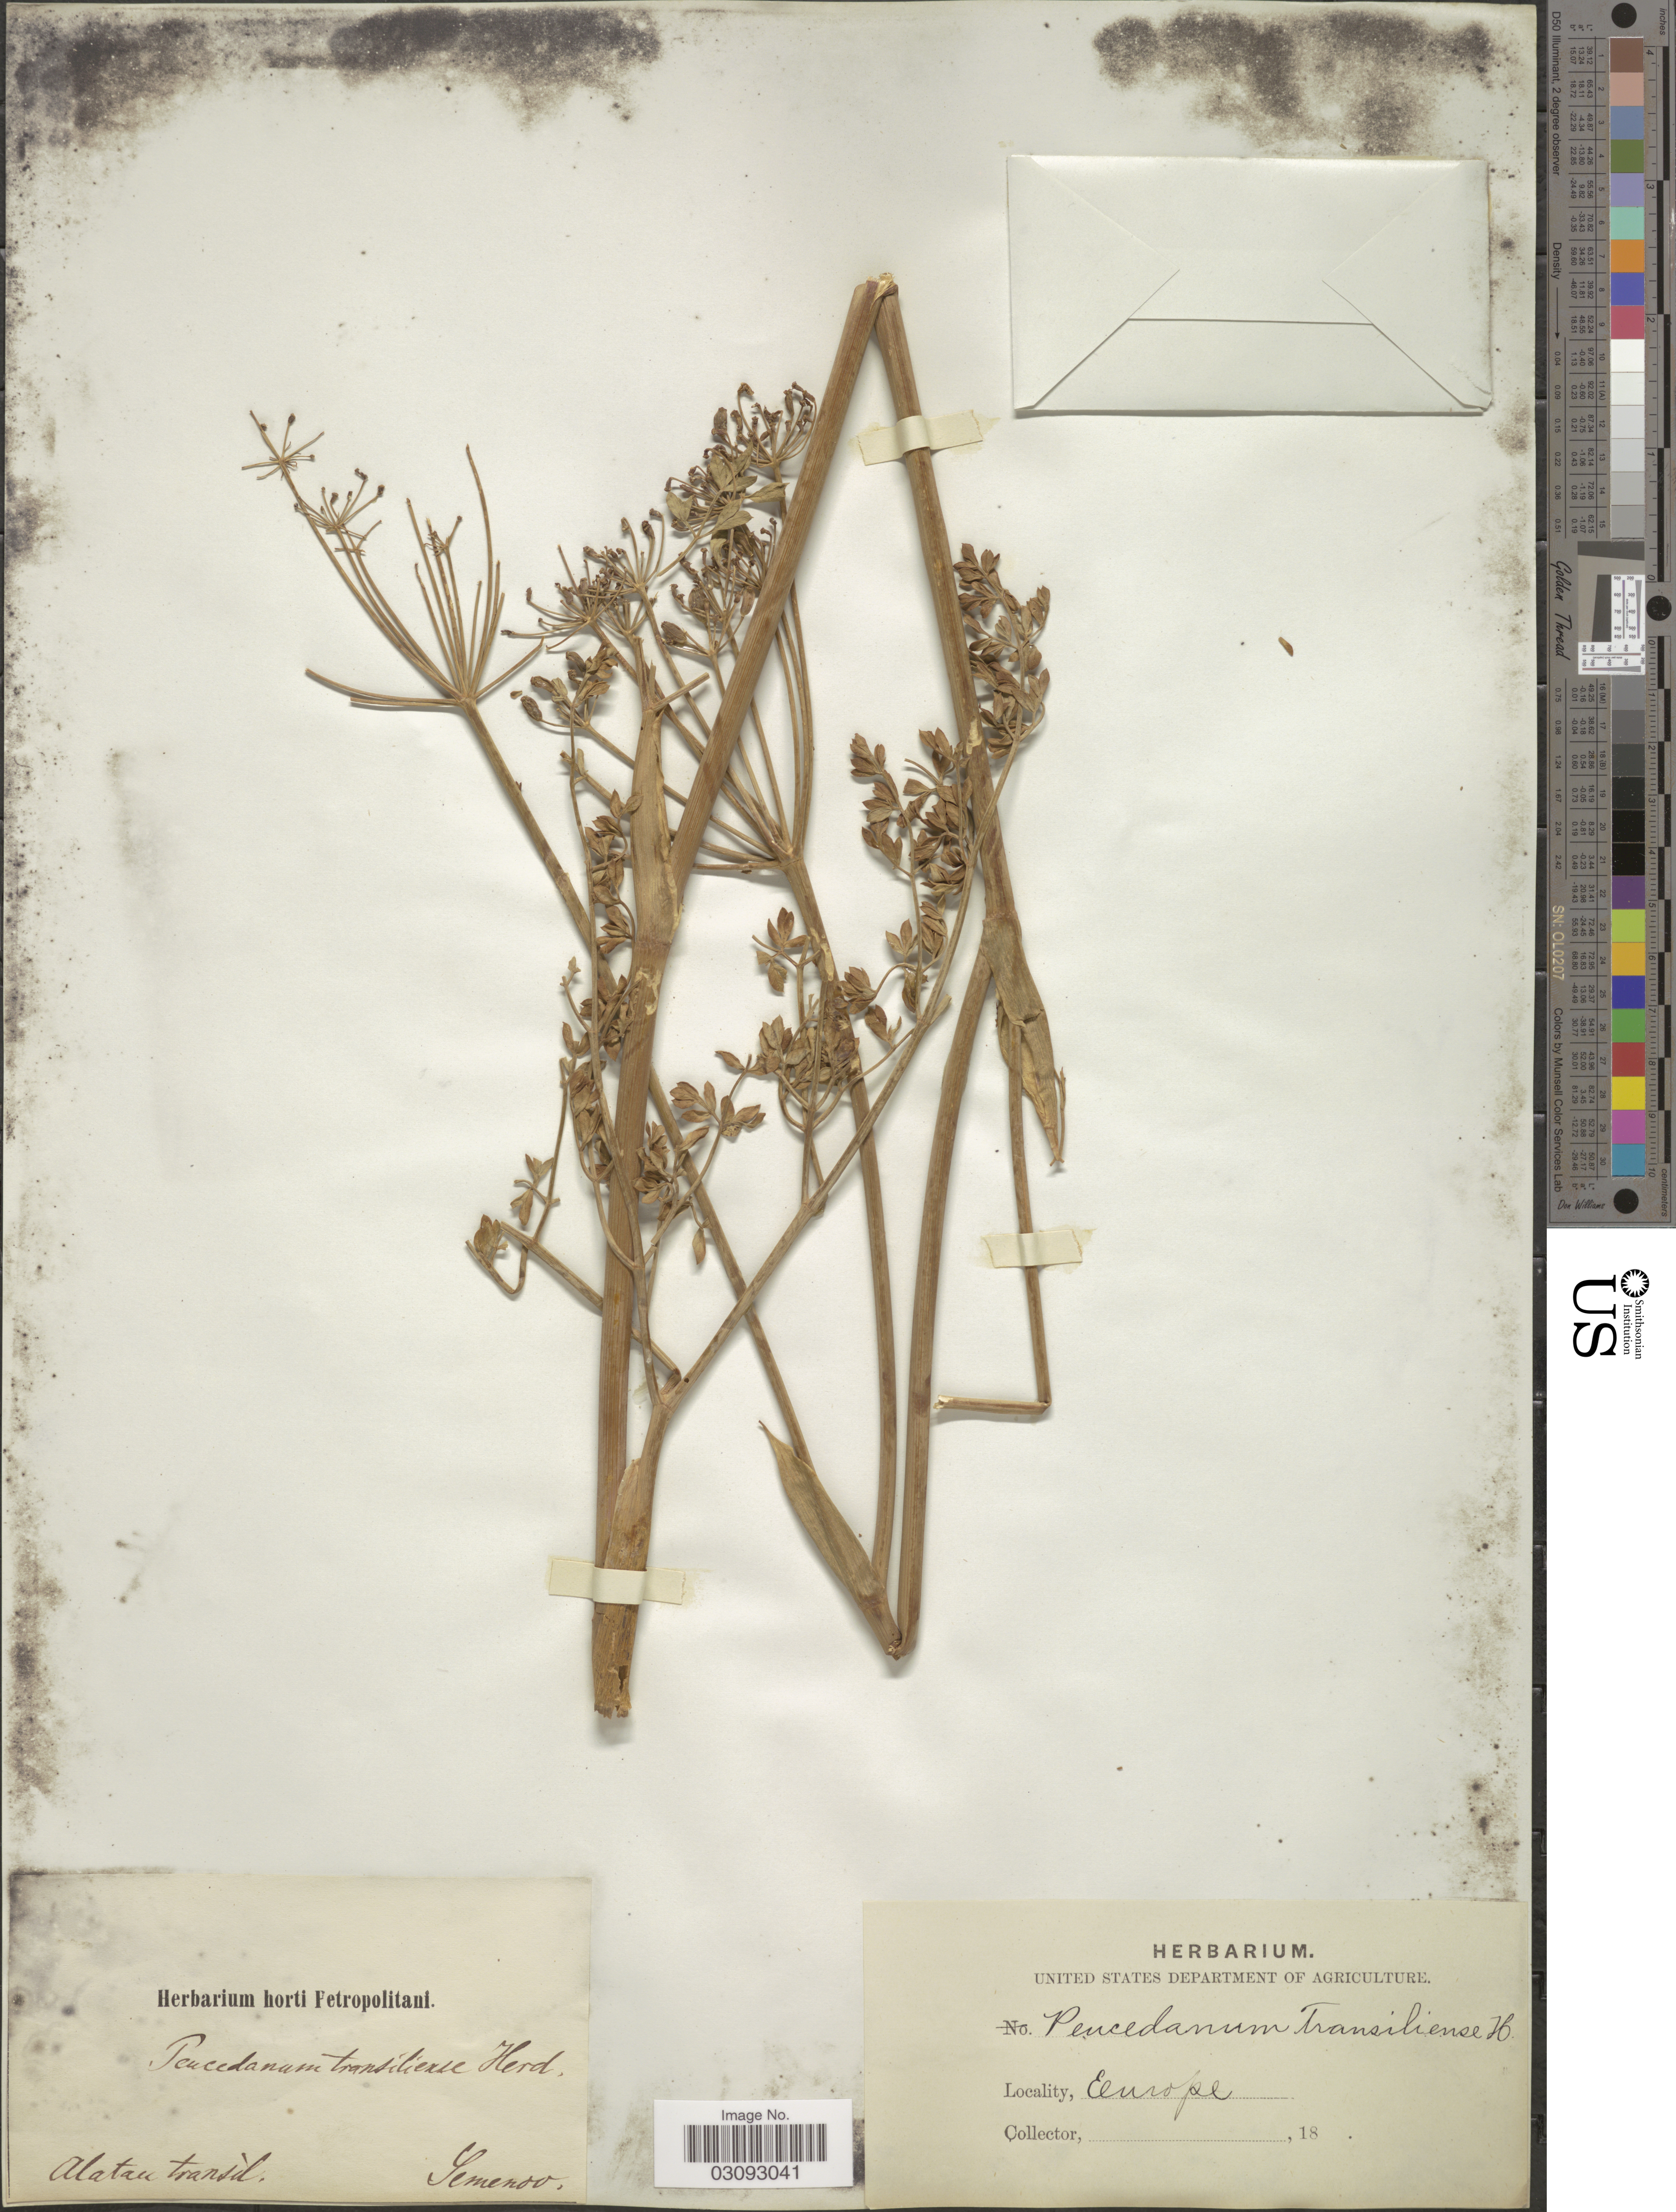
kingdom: Plantae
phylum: Tracheophyta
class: Magnoliopsida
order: Apiales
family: Apiaceae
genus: Peucedanum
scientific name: Peucedanum transiliense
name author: Regel & Herder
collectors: -- Semenov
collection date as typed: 18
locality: Europe, Alatau transil.